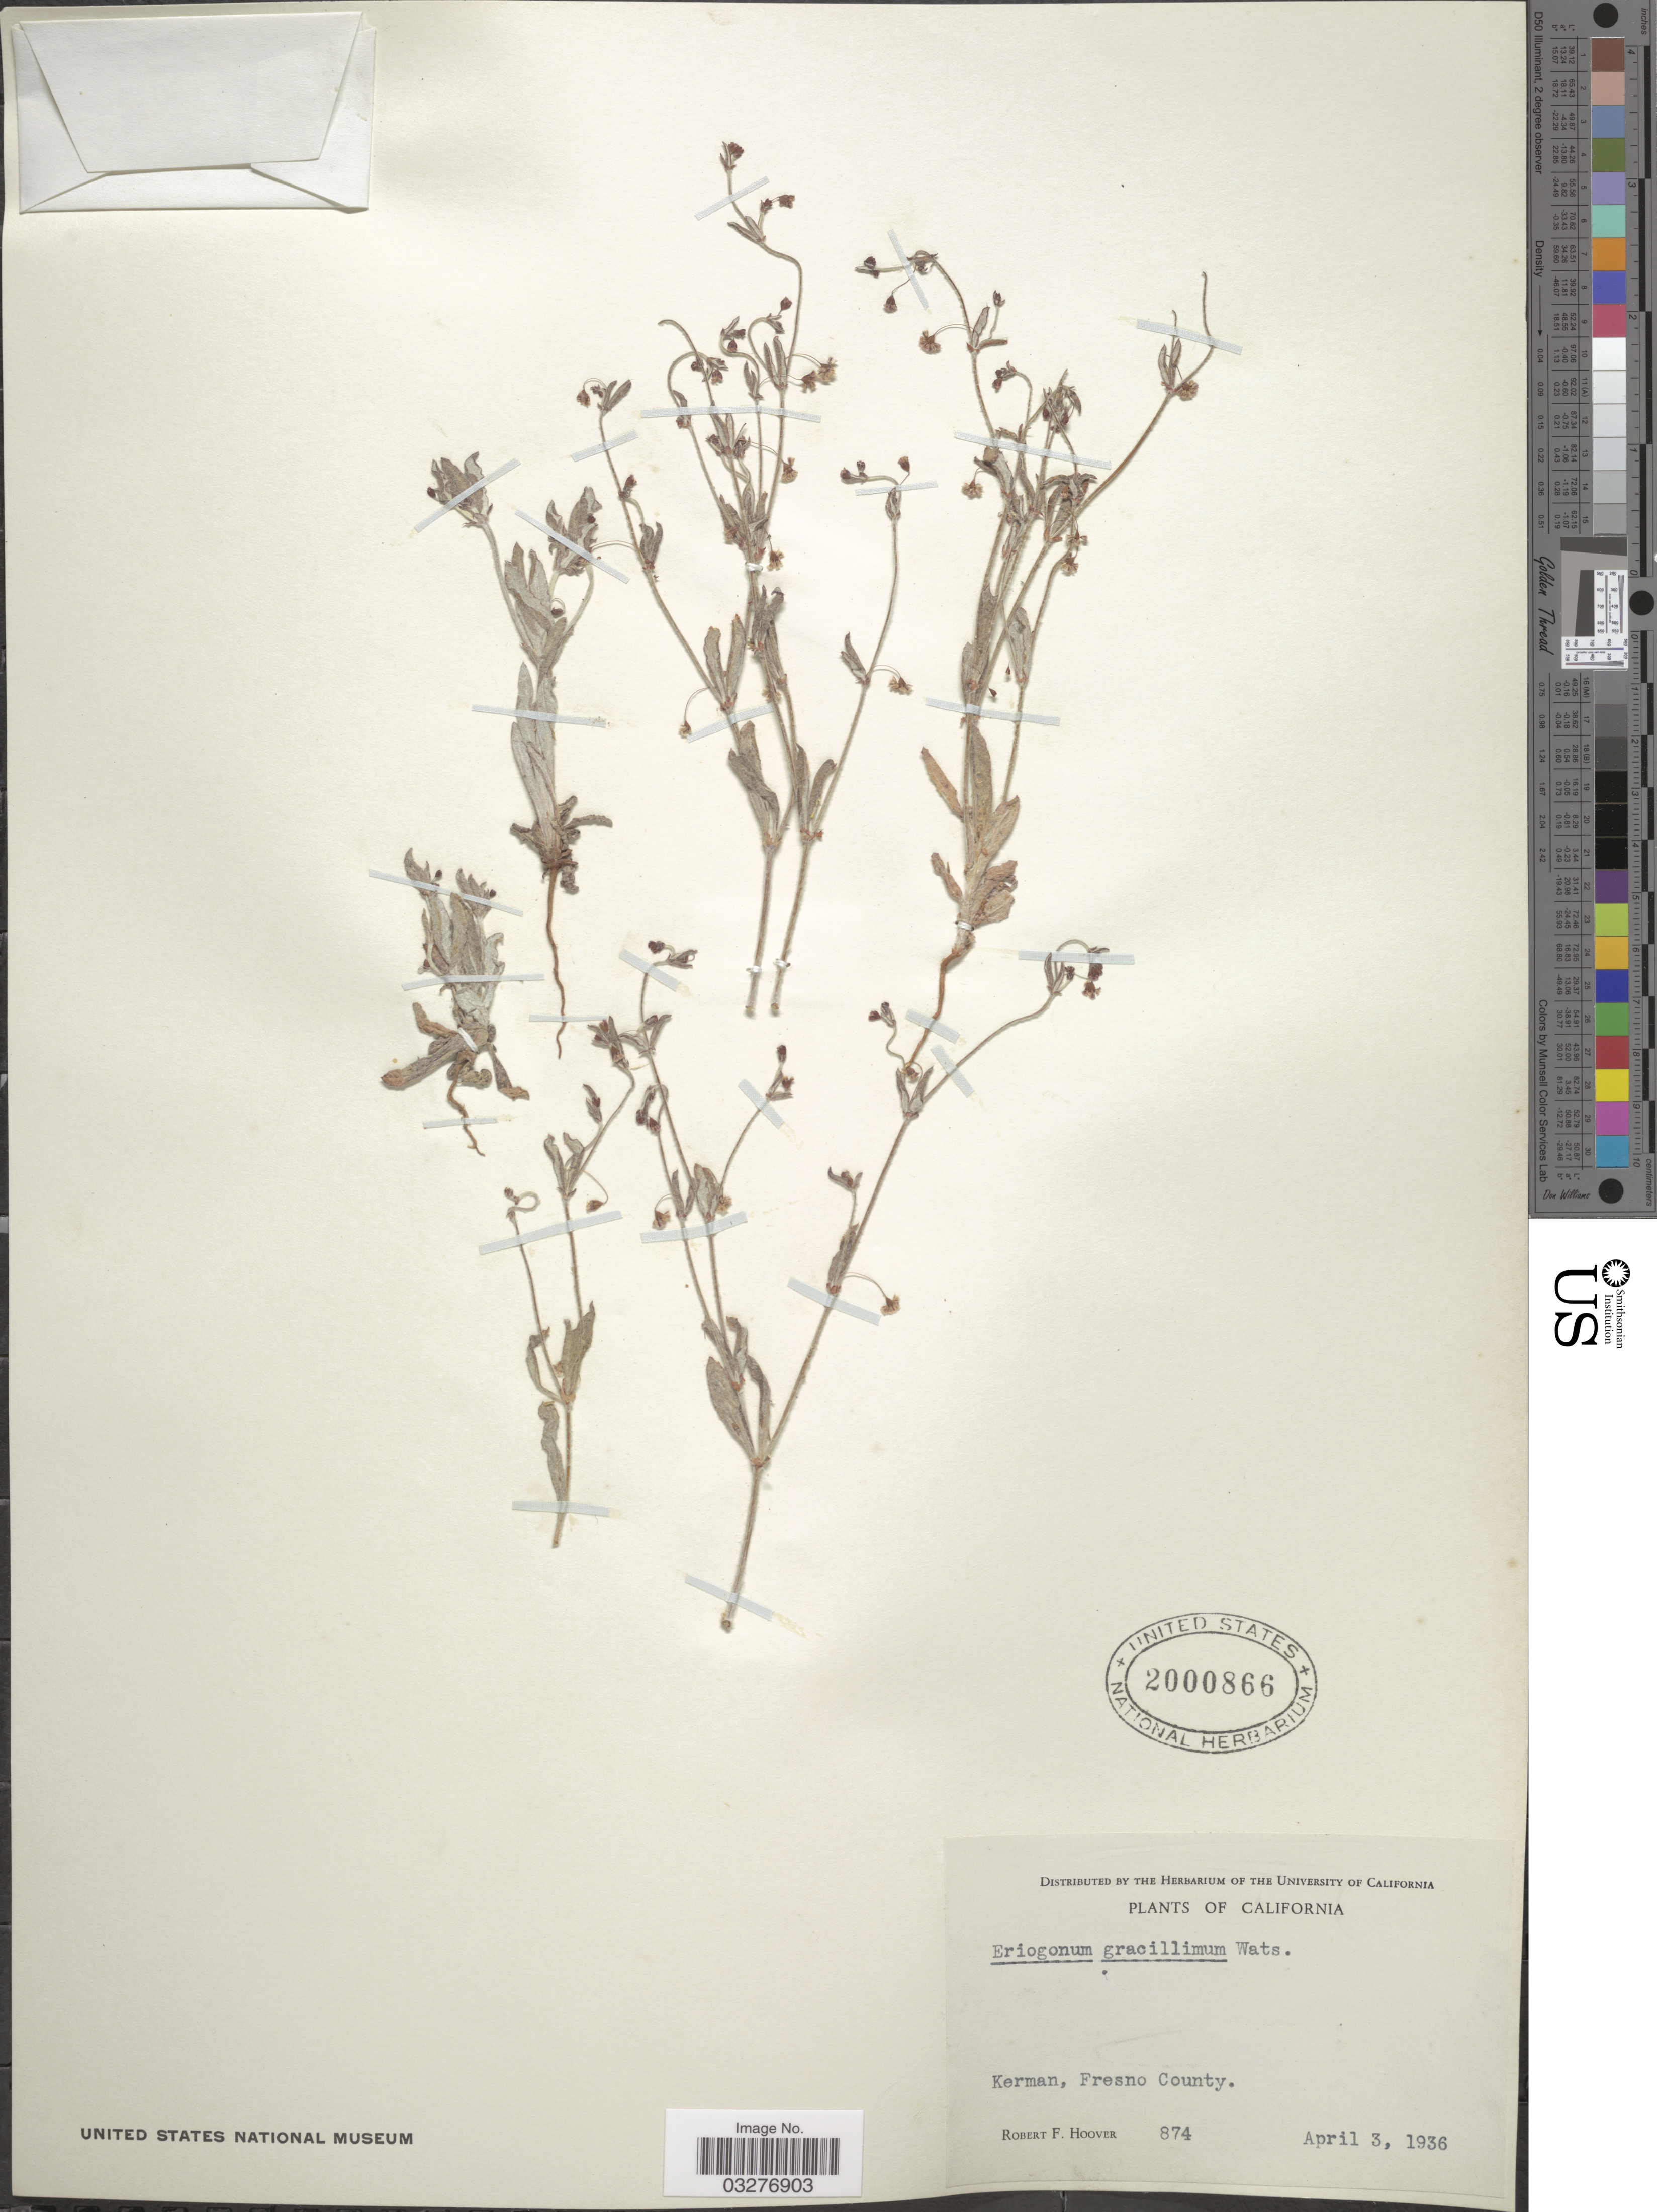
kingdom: Plantae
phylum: Tracheophyta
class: Magnoliopsida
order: Caryophyllales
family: Polygonaceae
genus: Eriogonum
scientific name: Eriogonum gracillimum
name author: S. Watson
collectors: R. F. Hoover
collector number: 874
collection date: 1936-04-03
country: United States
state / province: California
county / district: Fresno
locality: Kerman, Fresno County.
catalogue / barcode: US 2000866